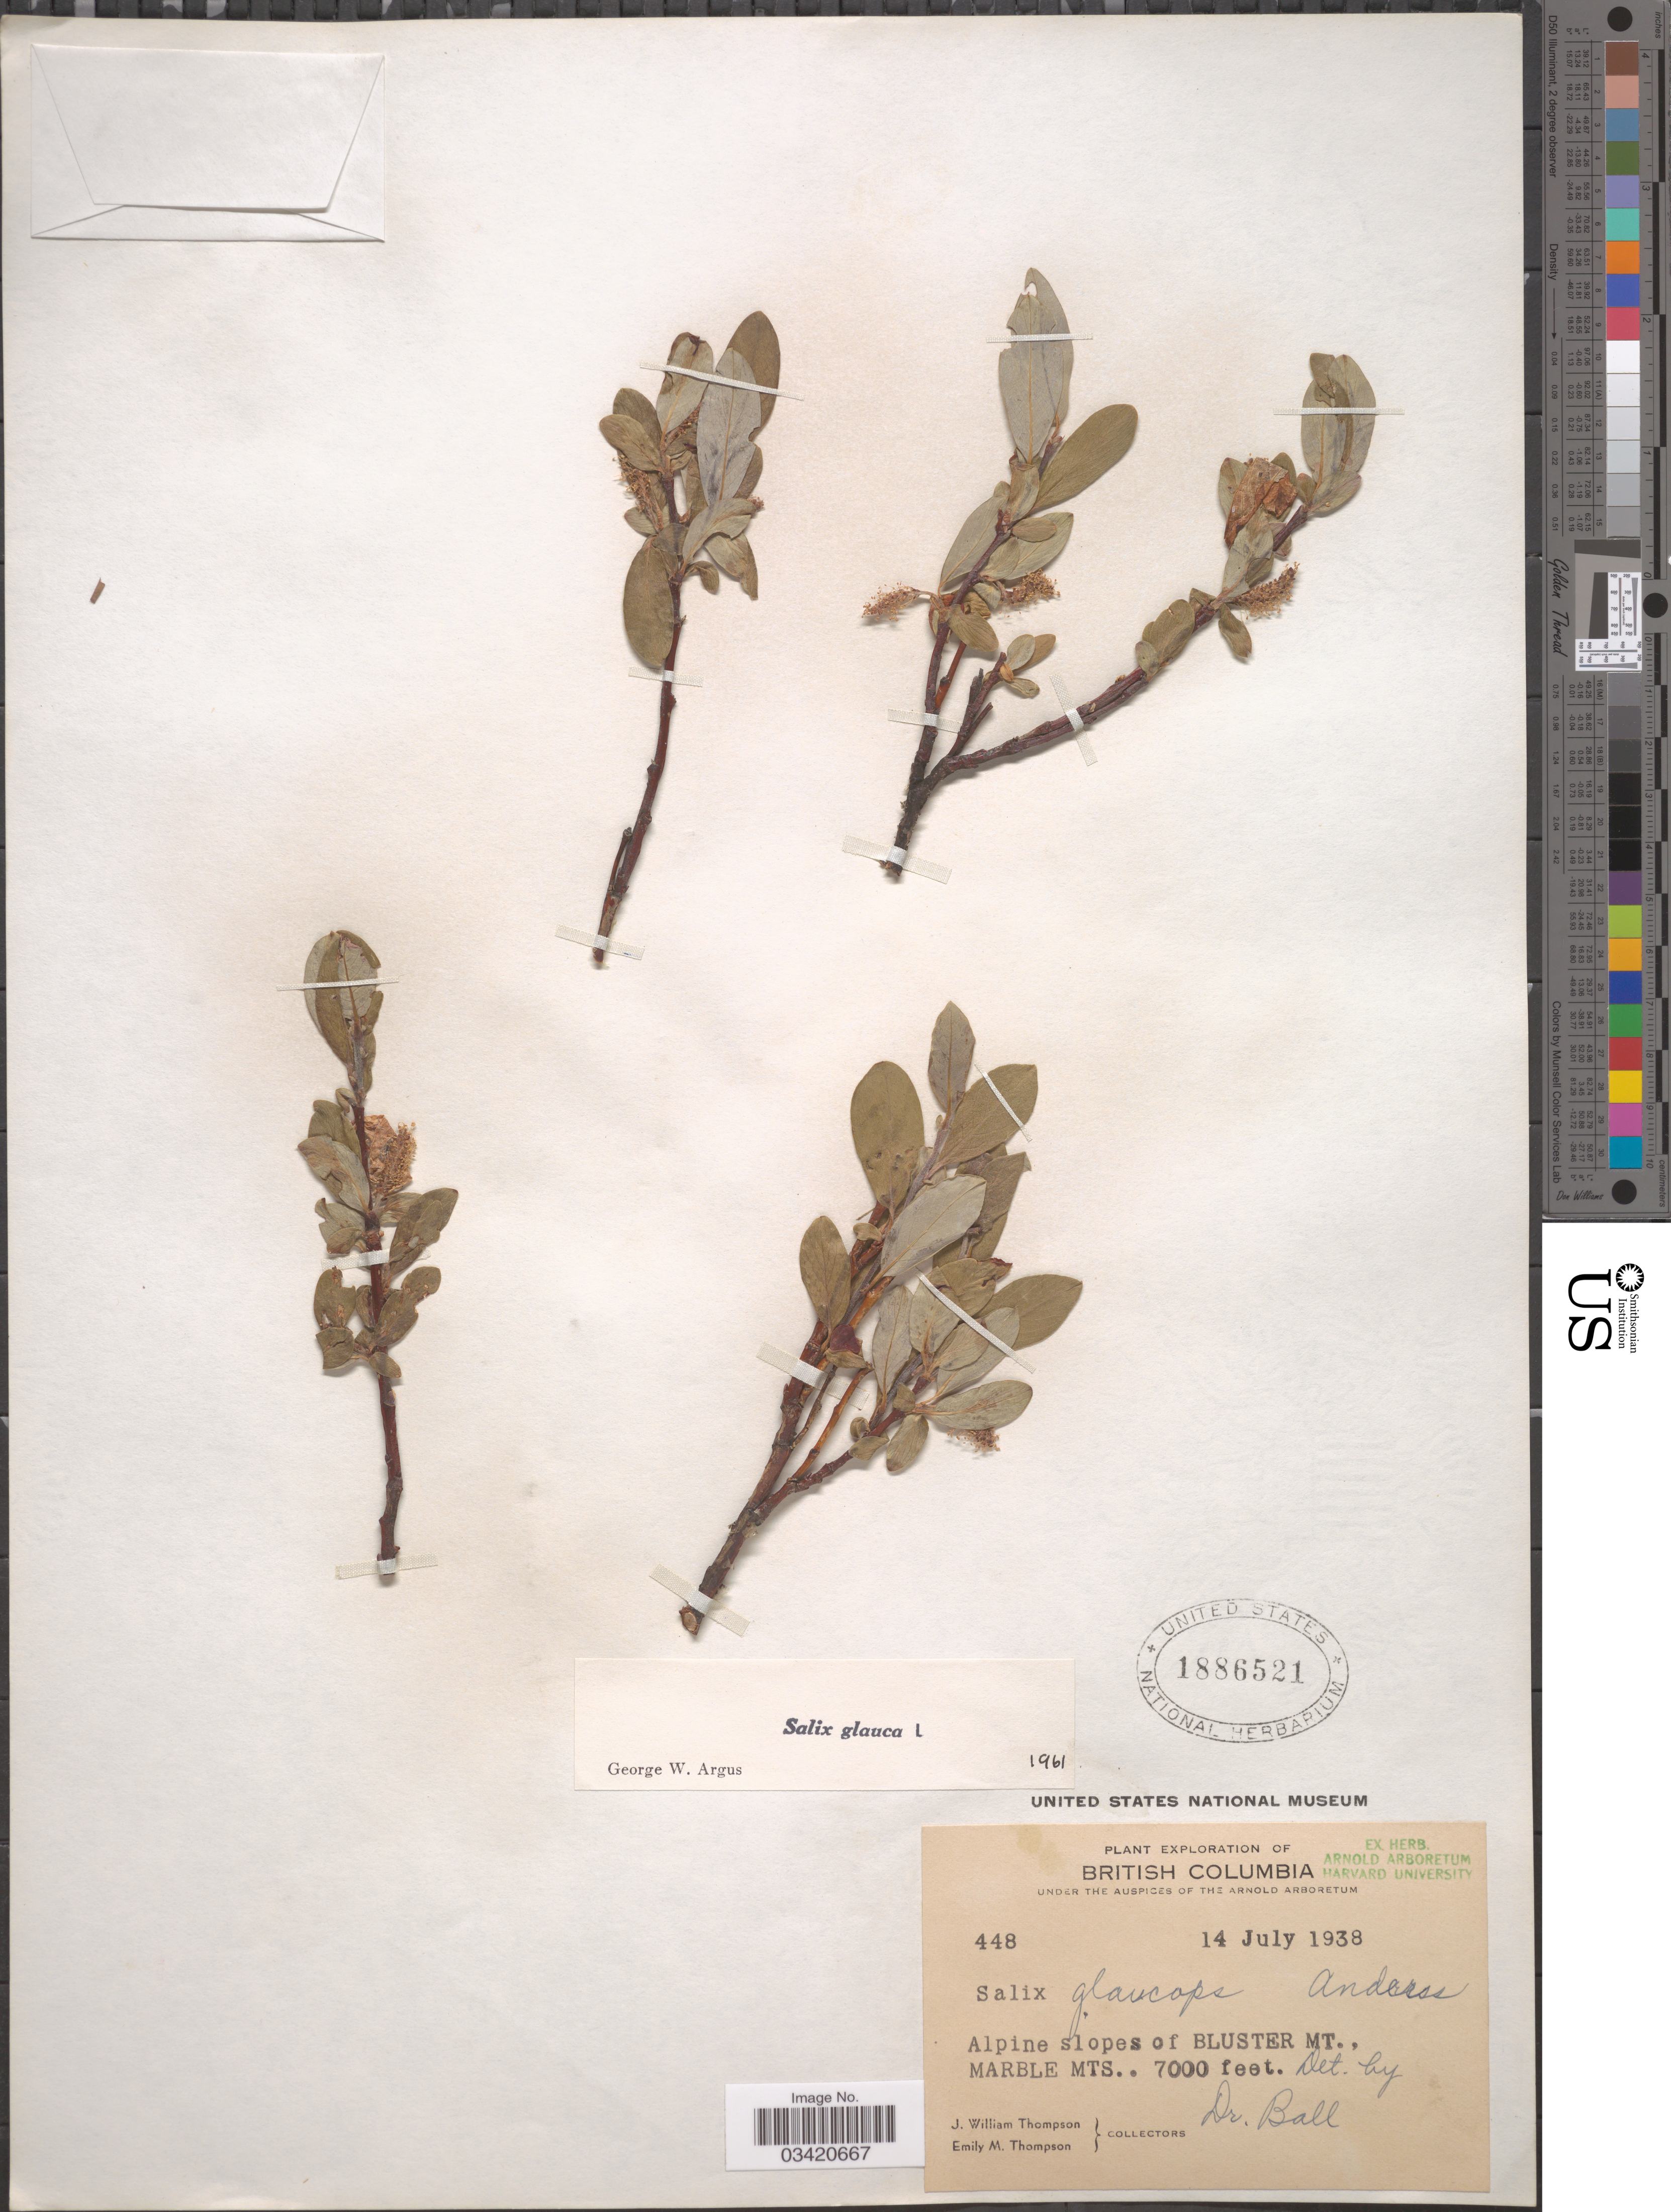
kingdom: Plantae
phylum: Tracheophyta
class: Magnoliopsida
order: Malpighiales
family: Salicaceae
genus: Salix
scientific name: Salix glauca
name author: L.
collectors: J. W. Thompson & E. M. Thompson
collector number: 448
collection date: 1938-07-14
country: Canada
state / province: British Columbia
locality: Alpine slopes of Bluster Mt., Marble Mts.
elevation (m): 2134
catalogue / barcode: US 1886521